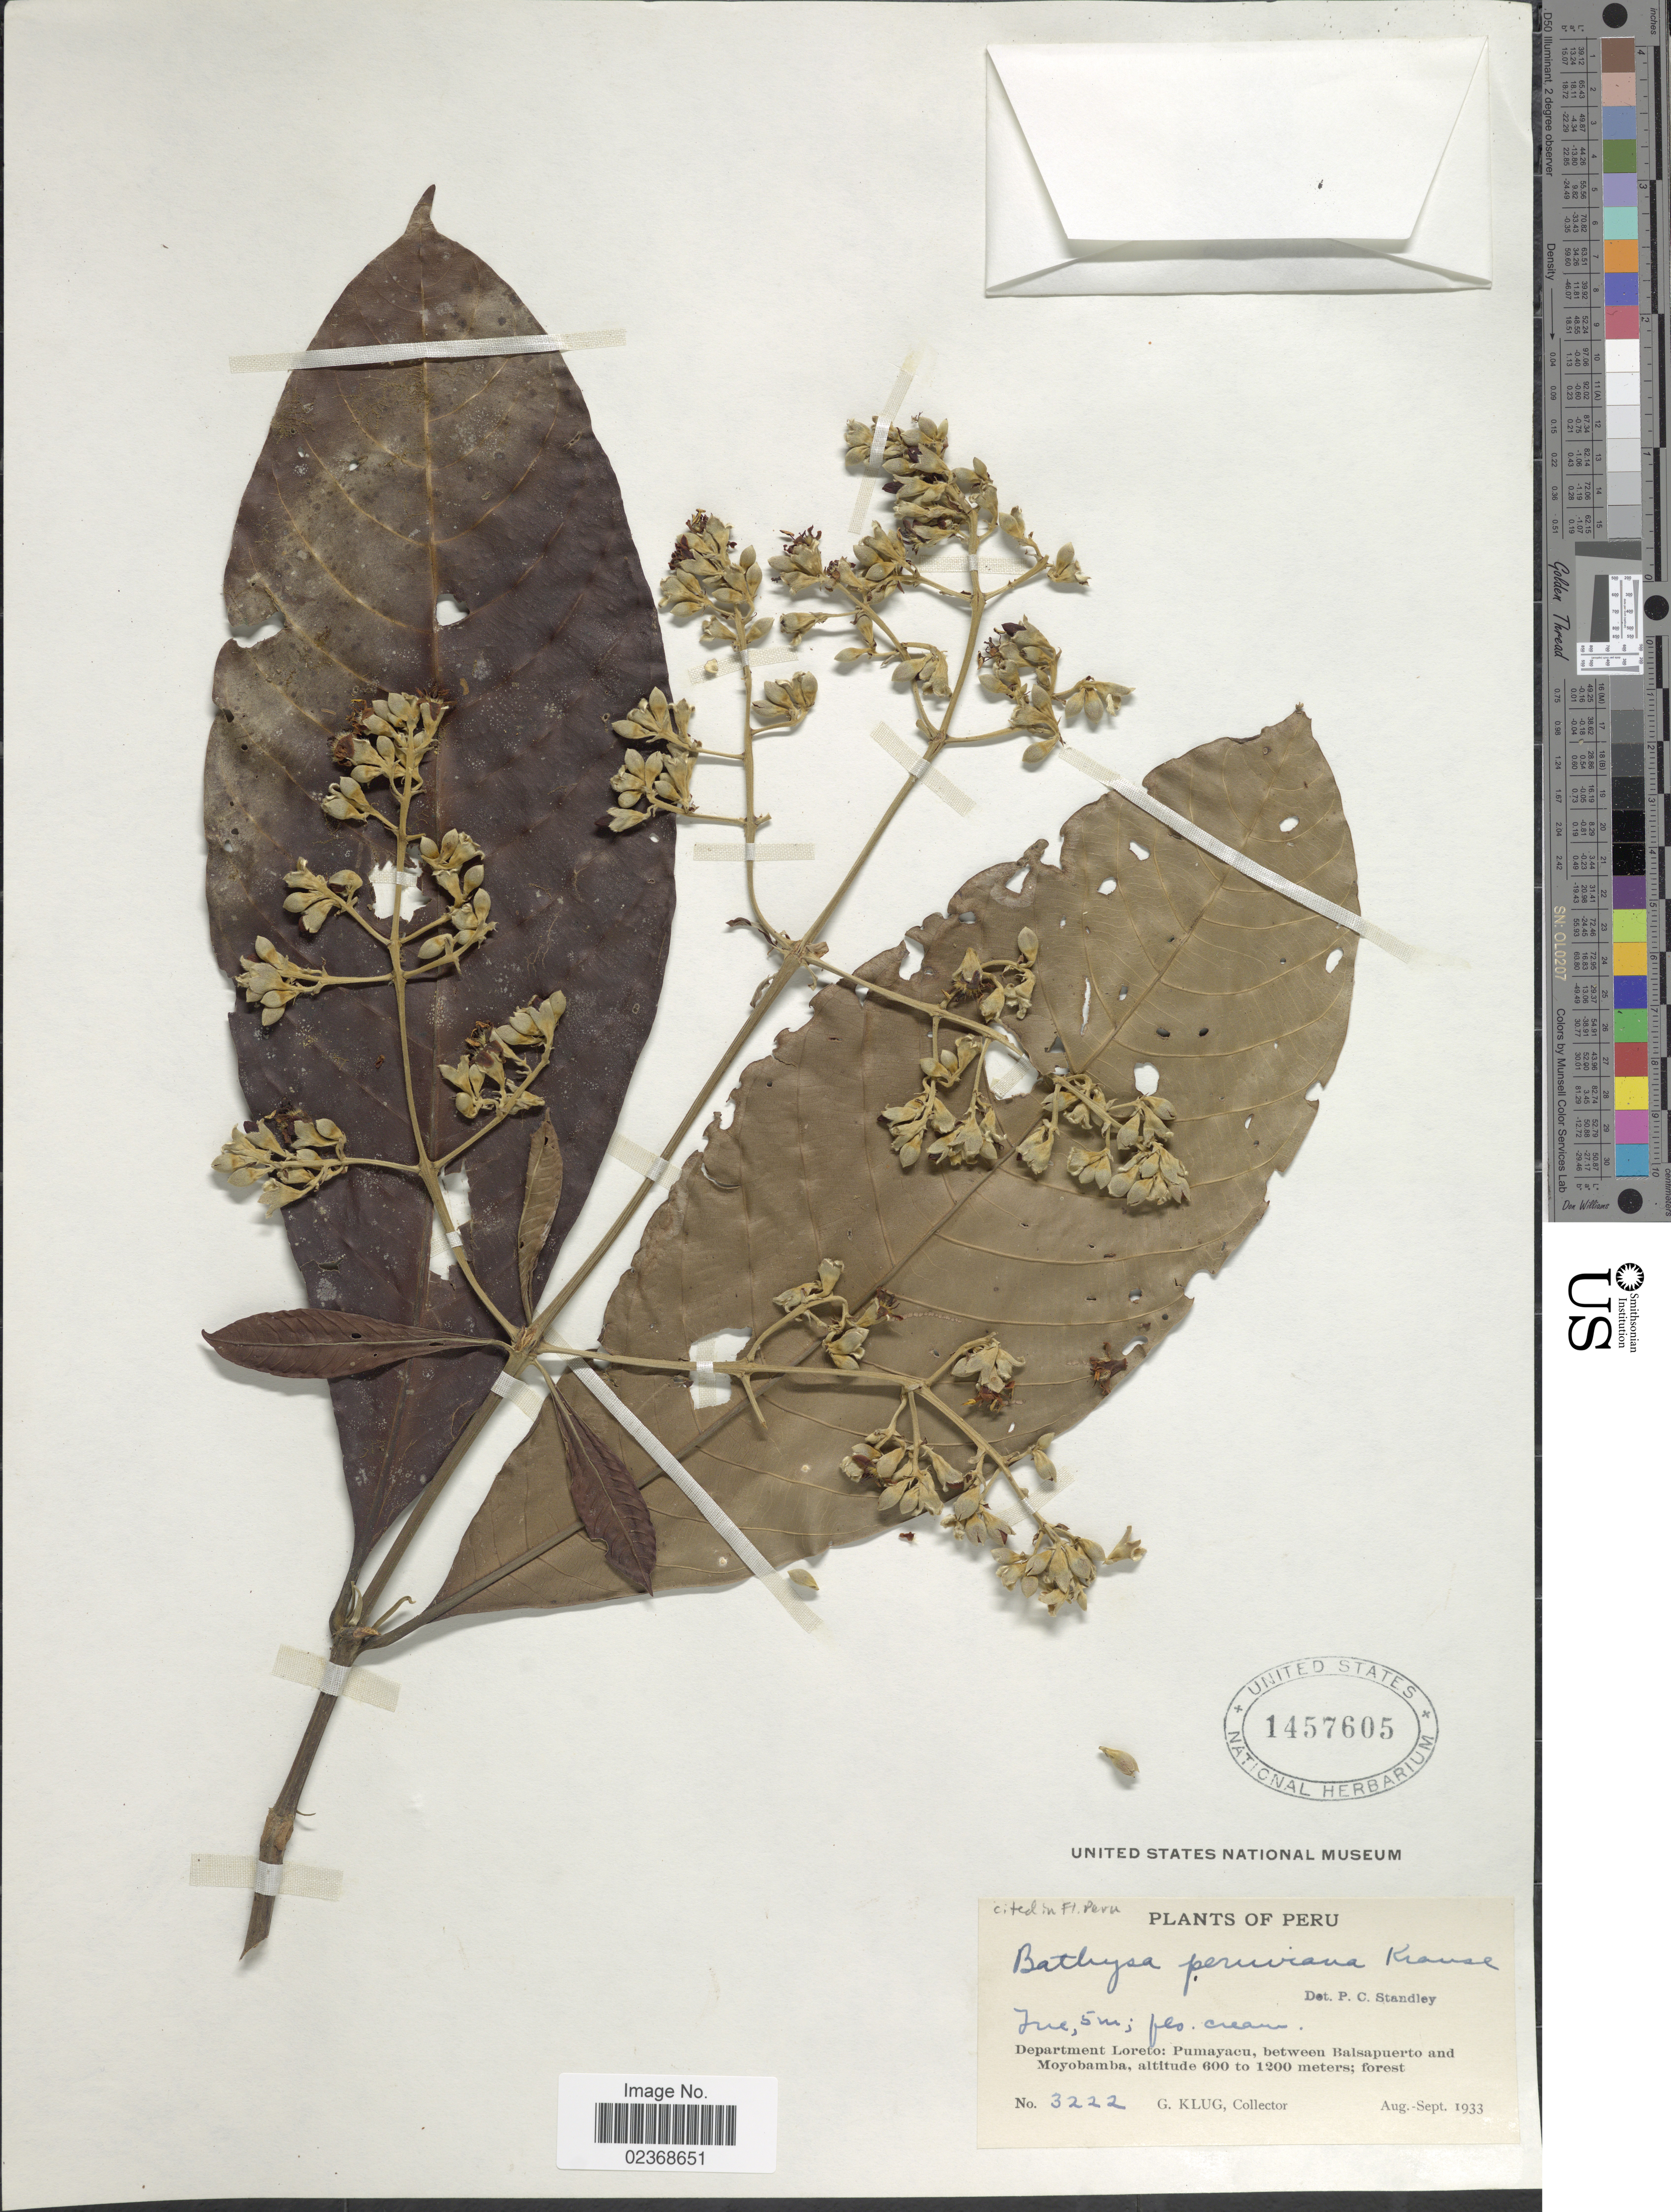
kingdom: Plantae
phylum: Tracheophyta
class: Magnoliopsida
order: Gentianales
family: Rubiaceae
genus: Schizocalyx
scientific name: Schizocalyx peruvianus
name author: (K. Krause) Kainul. & B. Bremer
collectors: G. Klug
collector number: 3222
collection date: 1933-08/1933-09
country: Peru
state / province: Loreto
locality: Pumayacu, between Balsapuerto and Moyobamba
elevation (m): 600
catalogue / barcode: US 1457605